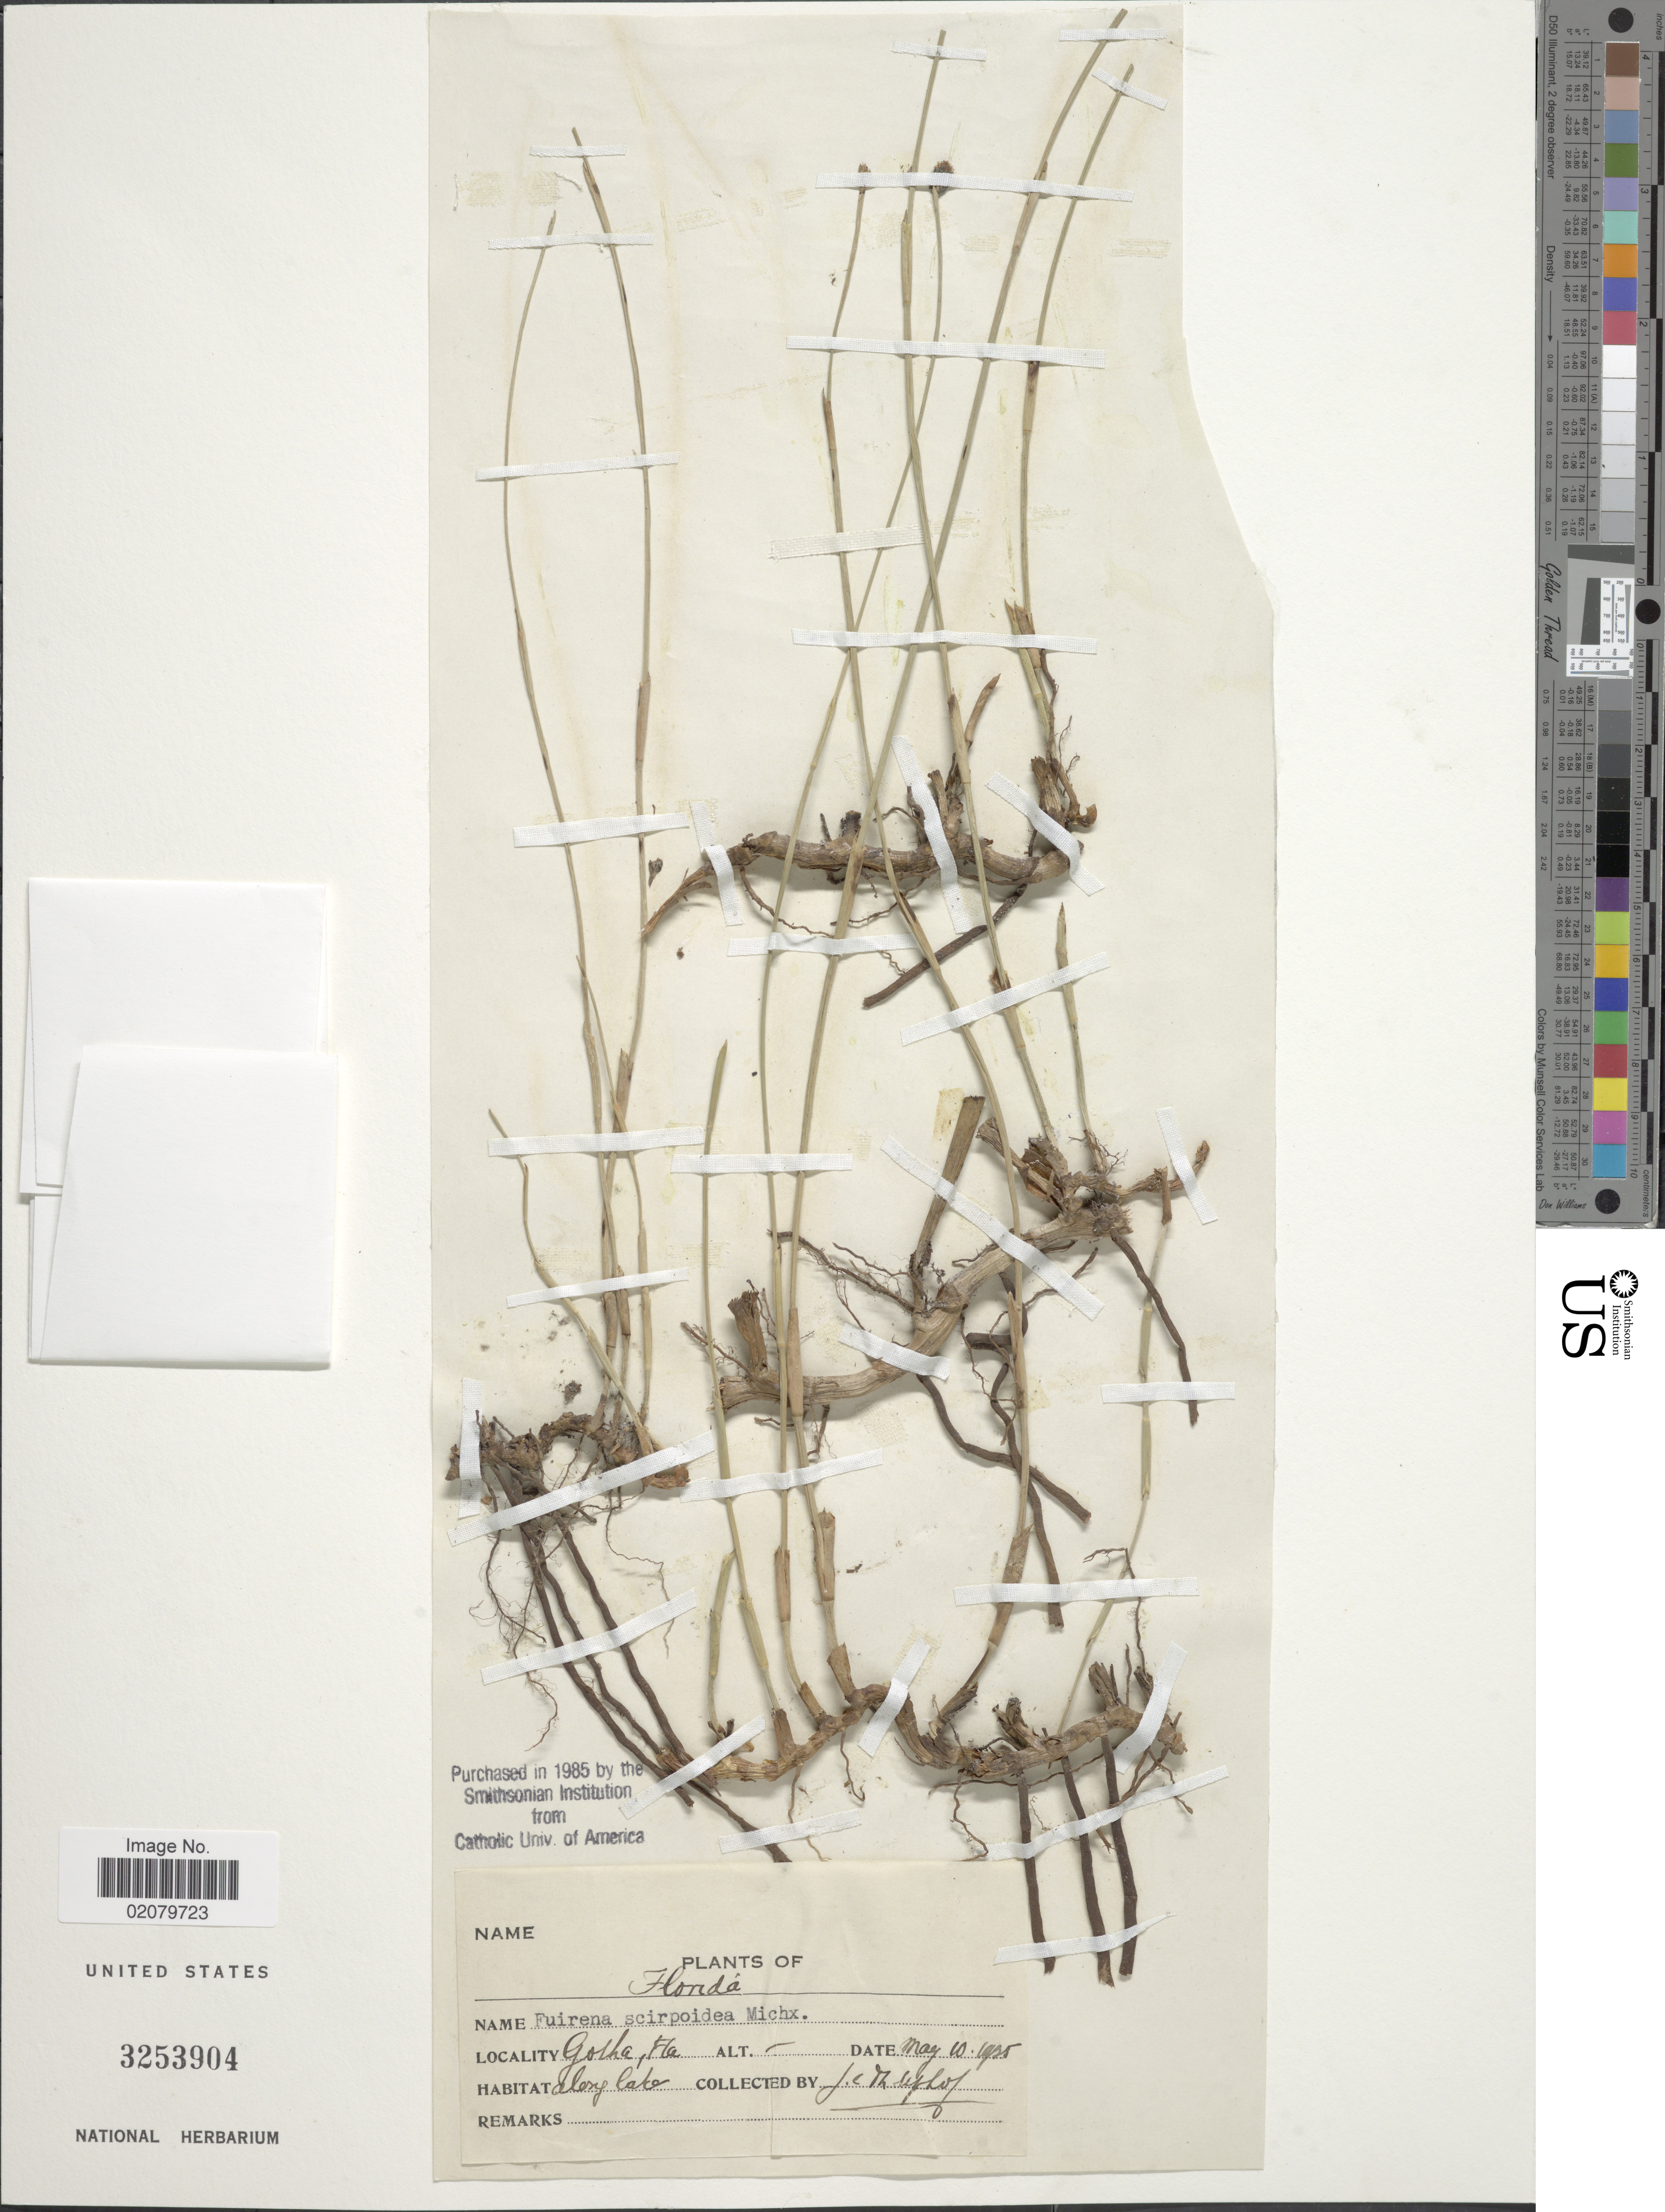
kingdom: Plantae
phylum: Tracheophyta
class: Liliopsida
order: Poales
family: Cyperaceae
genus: Fuirena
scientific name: Fuirena scirpoidea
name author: Michx.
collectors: J. C. T. Uphof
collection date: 1925-05-10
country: United States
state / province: Florida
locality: Gotha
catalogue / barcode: US 3253904